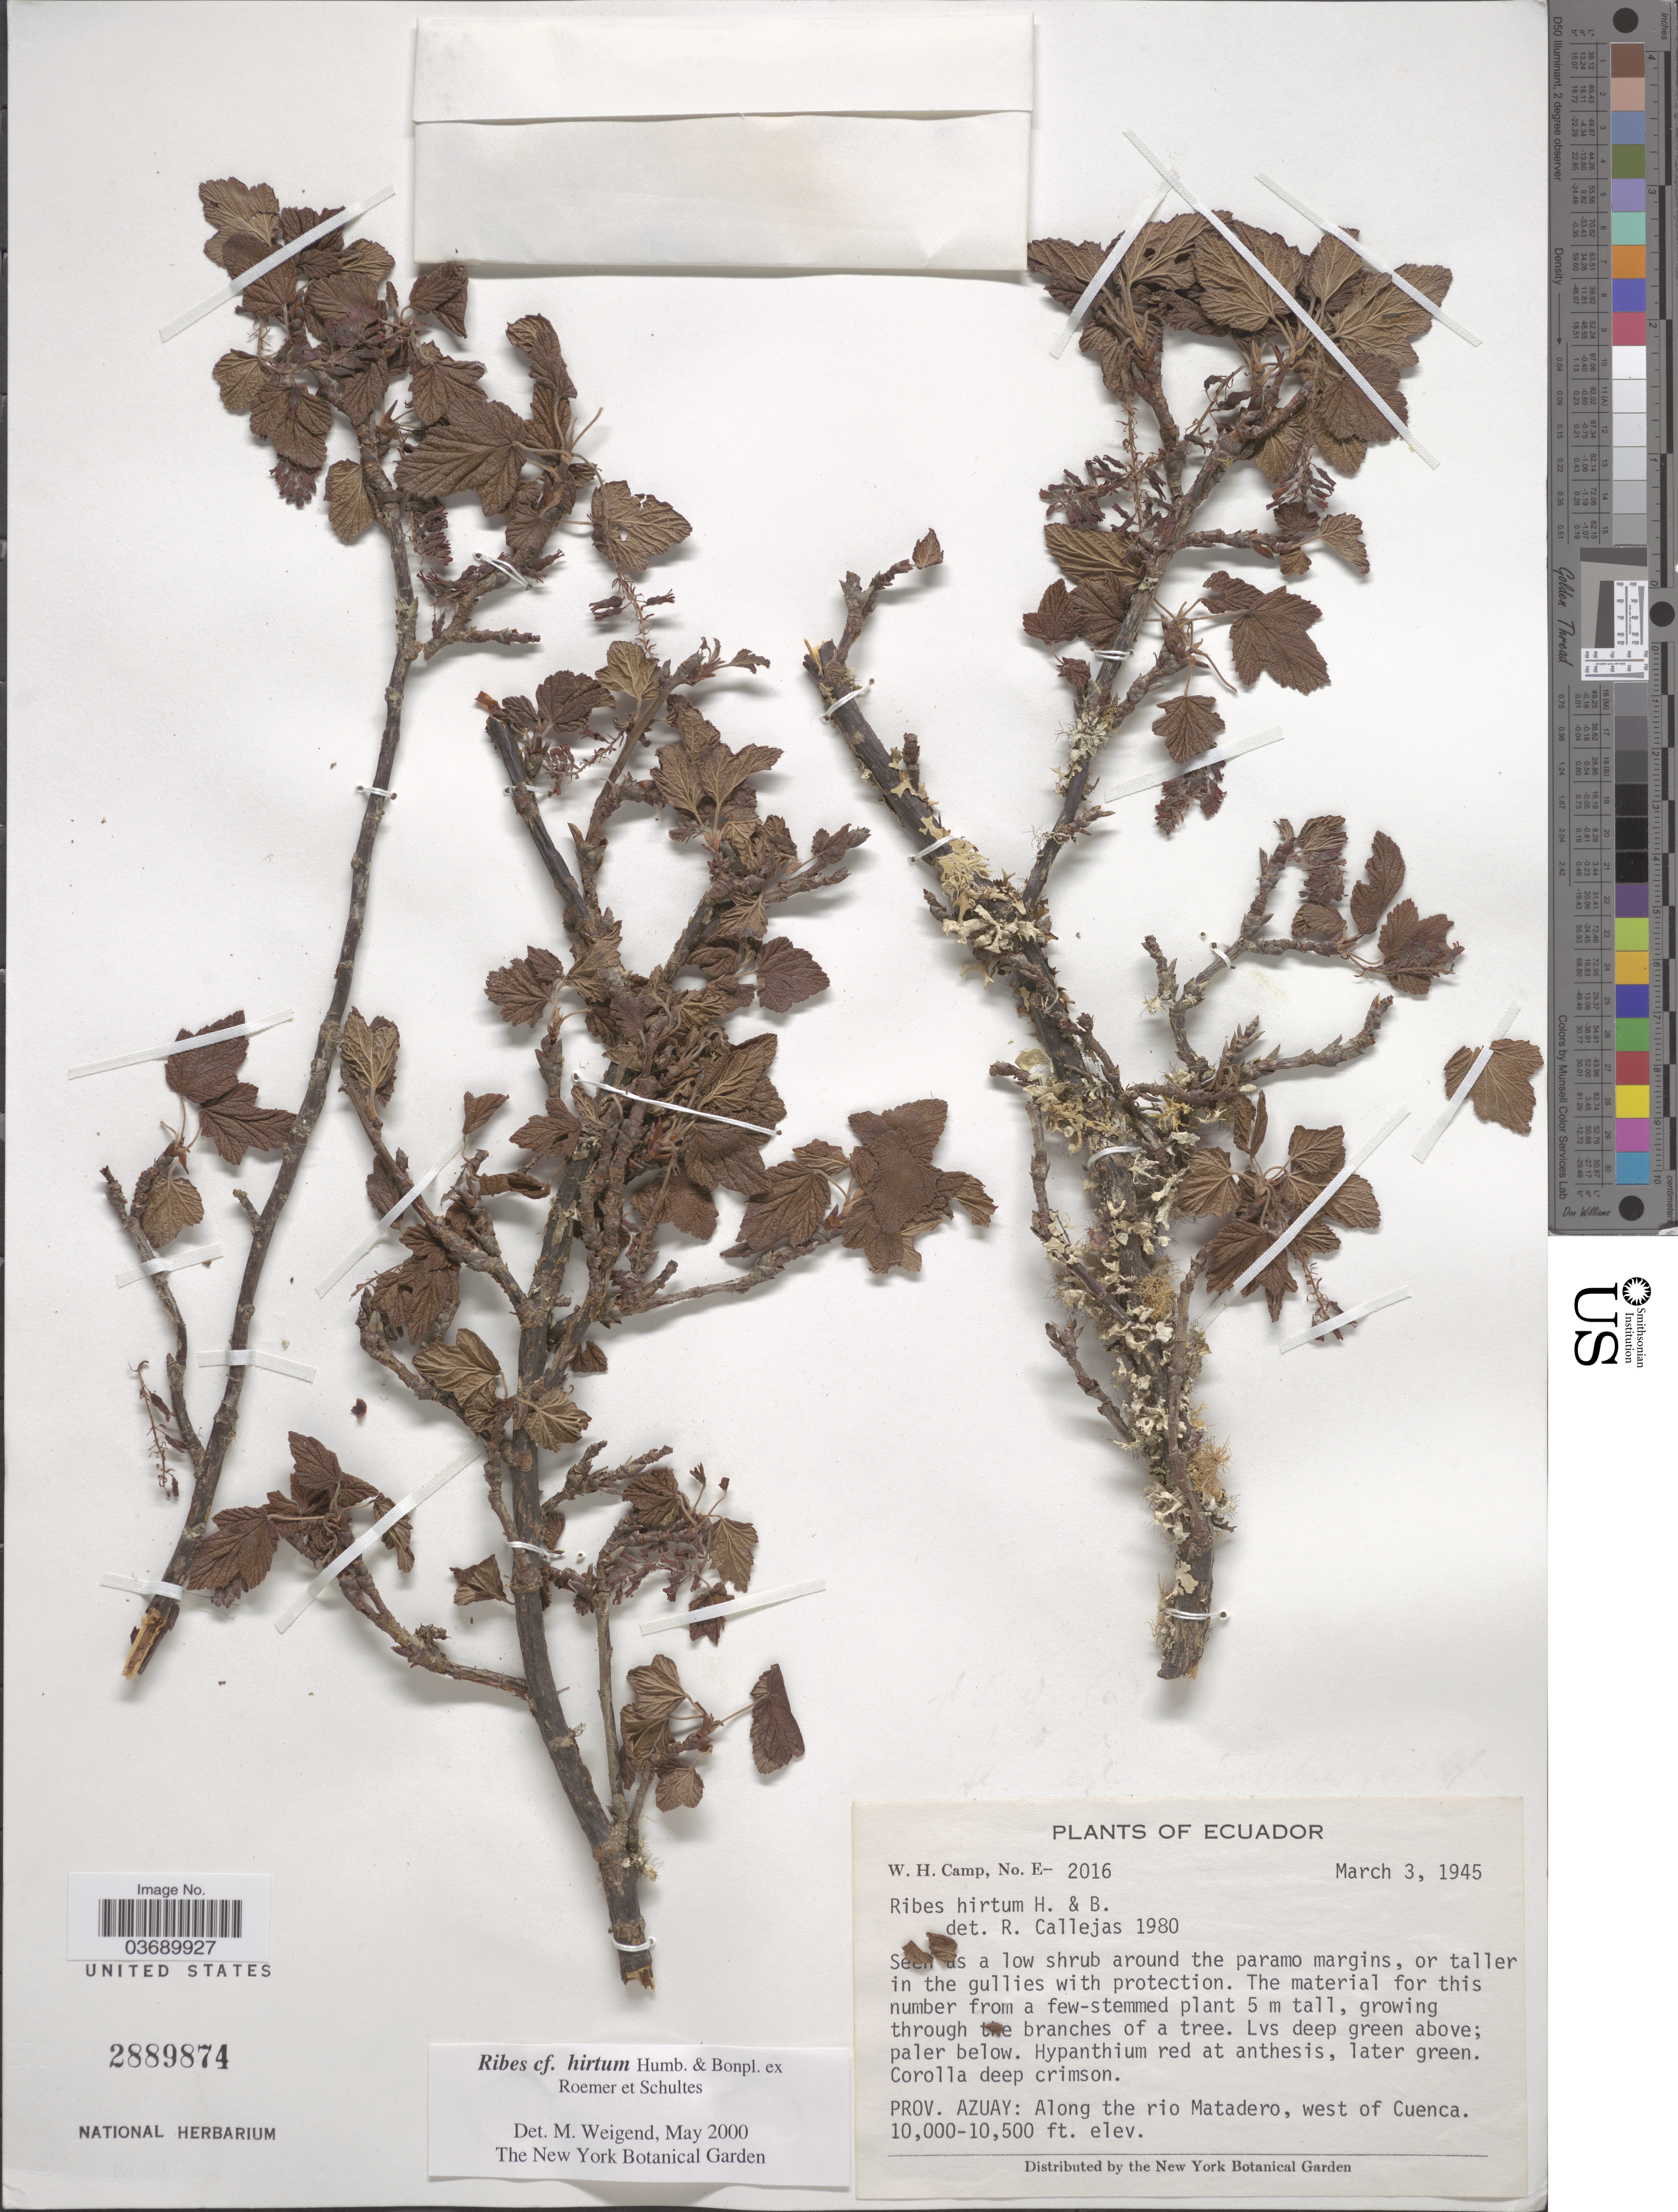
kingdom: Plantae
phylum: Tracheophyta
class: Magnoliopsida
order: Saxifragales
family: Grossulariaceae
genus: Ribes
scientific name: Ribes hirtum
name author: Roem. & Schult.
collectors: W. H. Camp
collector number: E-2016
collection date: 1945-03-03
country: Ecuador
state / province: Azuay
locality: Along the rio Matadero, west of Cuenca.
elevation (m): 3048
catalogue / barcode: US 2889874